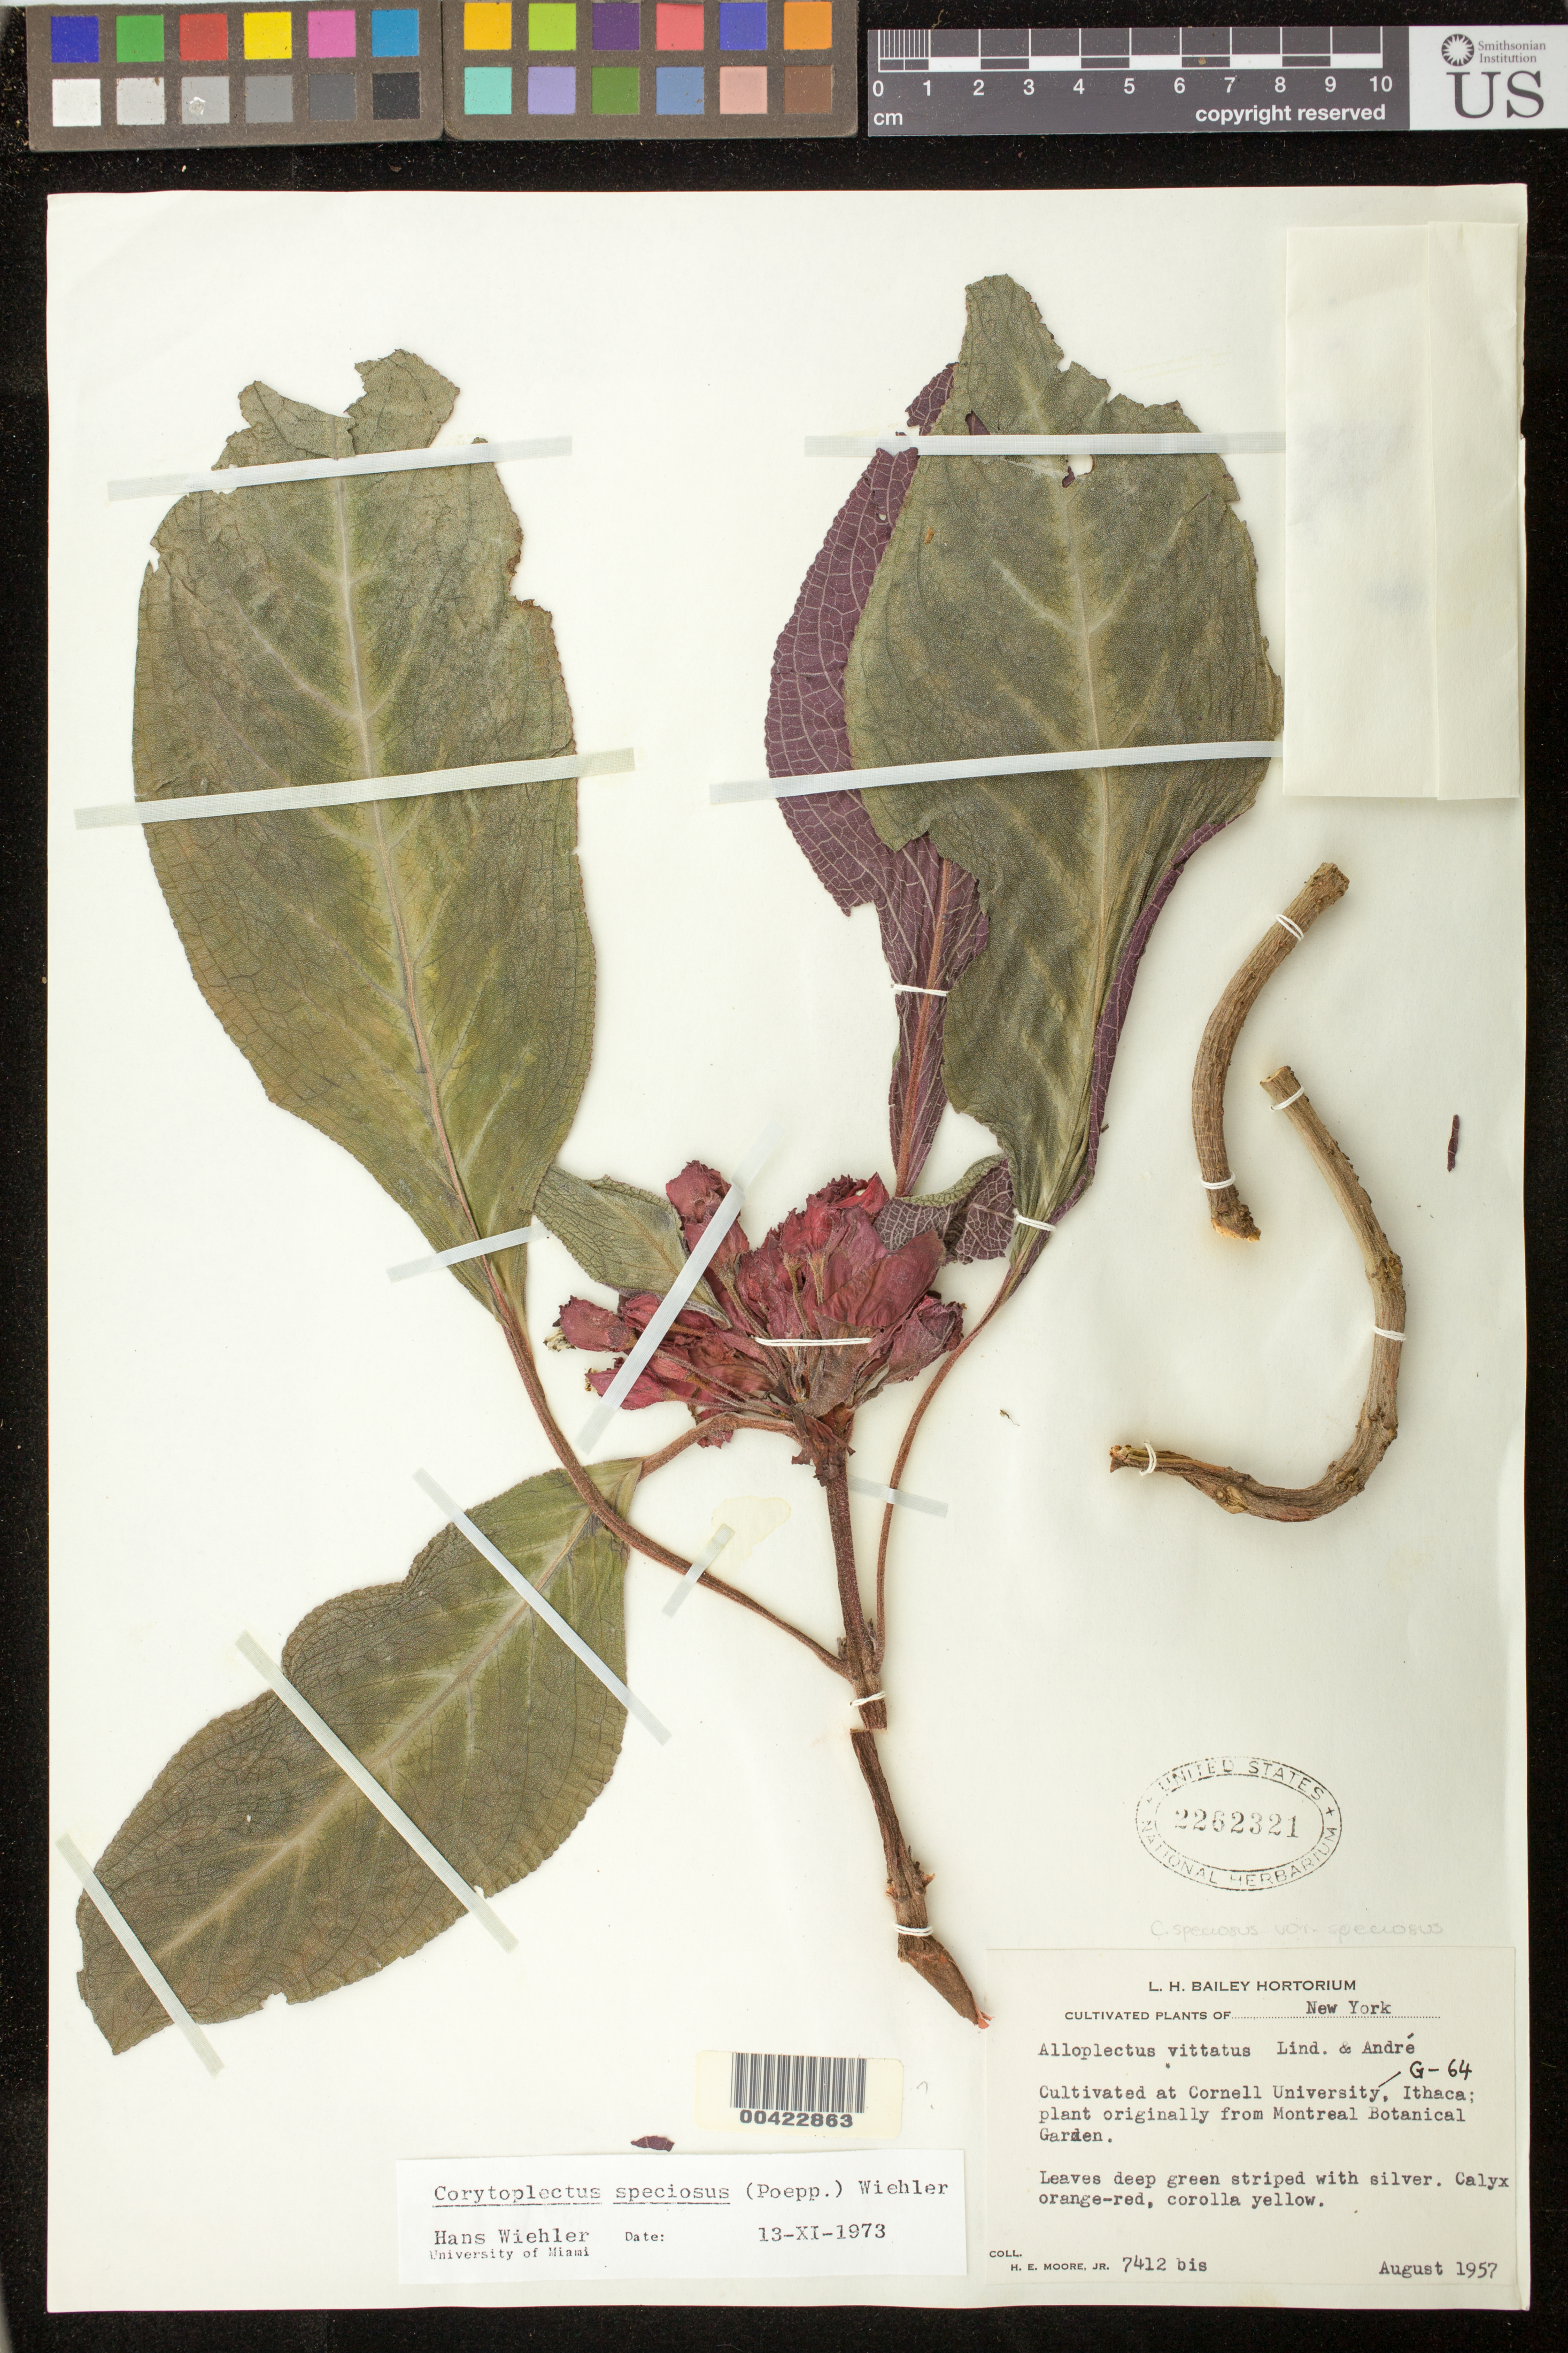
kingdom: Plantae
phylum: Tracheophyta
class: Magnoliopsida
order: Lamiales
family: Gesneriaceae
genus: Corytoplectus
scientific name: Corytoplectus speciosus var. speciosus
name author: (Poepp.) Wiehler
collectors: H. E. Moore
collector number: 7412 bis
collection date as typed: Aug 1957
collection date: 1957-08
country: United States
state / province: New York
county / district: Tompkins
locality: U.S.A., New York, Ithaca, at Cornell University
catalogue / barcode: US 2262321